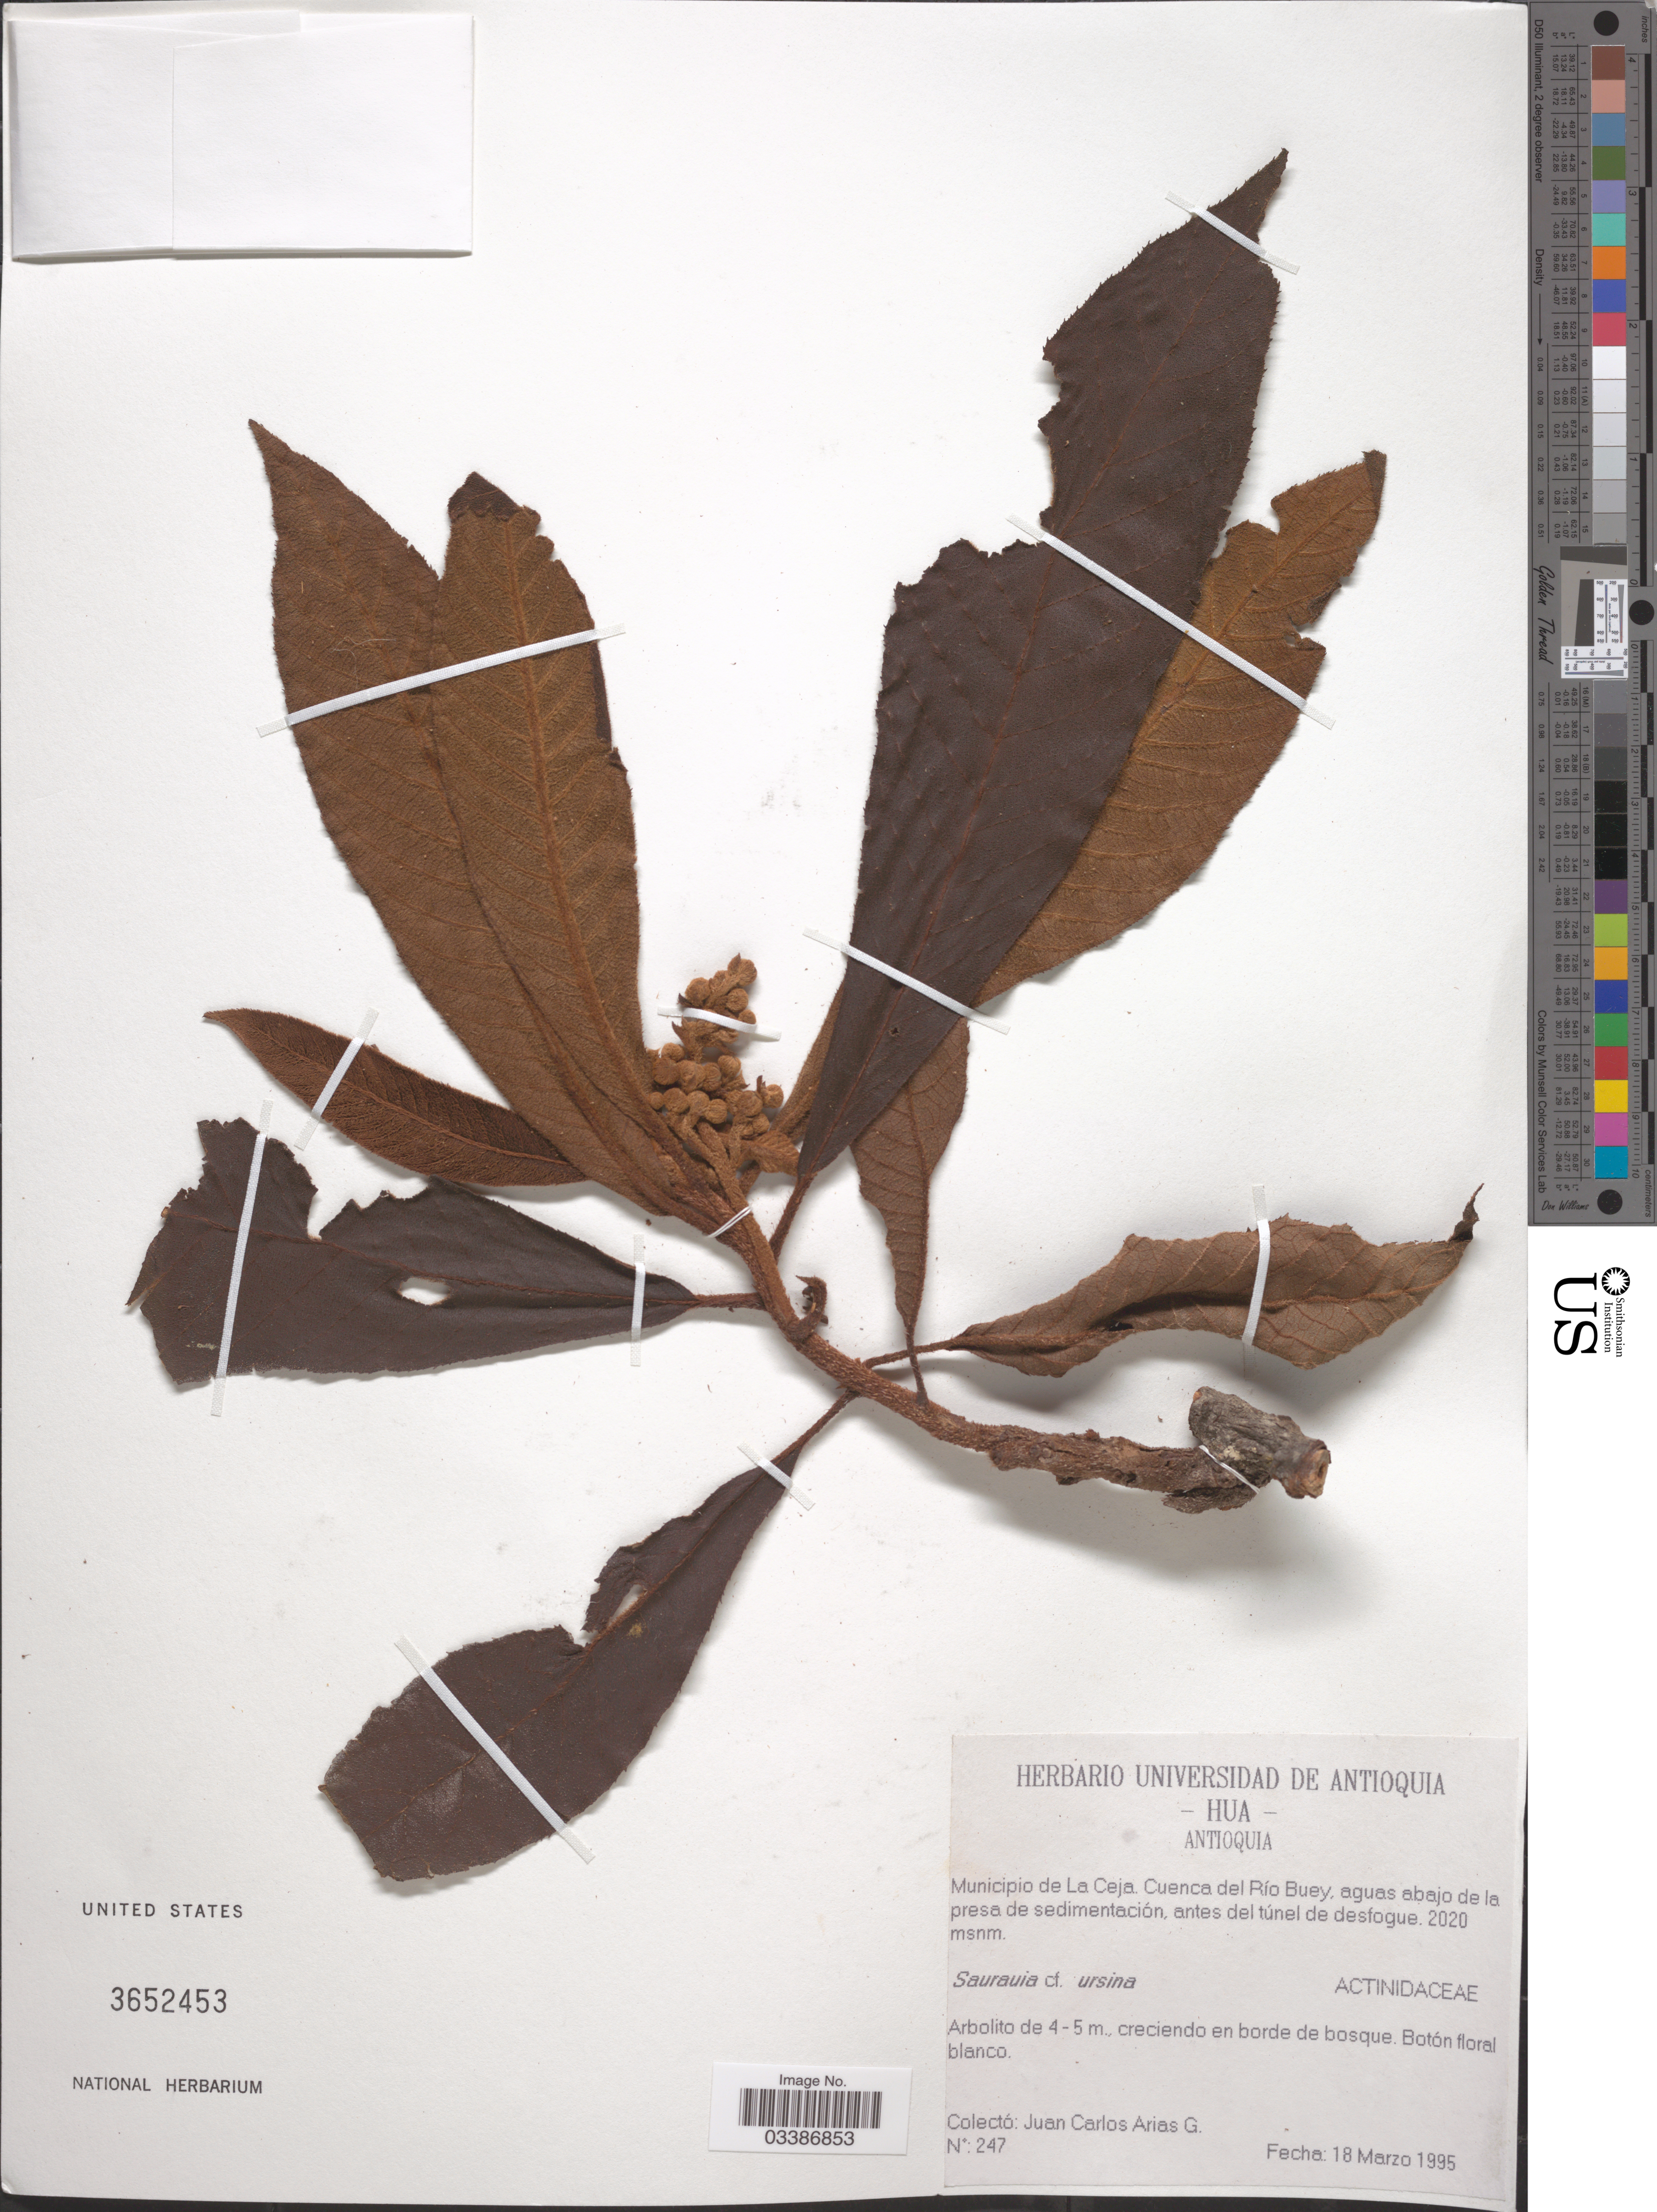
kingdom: Plantae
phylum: Tracheophyta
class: Magnoliopsida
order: Ericales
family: Actinidiaceae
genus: Saurauia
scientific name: Saurauia ursina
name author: Triana & Planch.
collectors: J. Arias G.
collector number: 247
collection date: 1995-03-18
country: Colombia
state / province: Antioquia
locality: Municipio de La Ceja. Cuenca del Río Buey.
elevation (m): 2020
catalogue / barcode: US 3652453